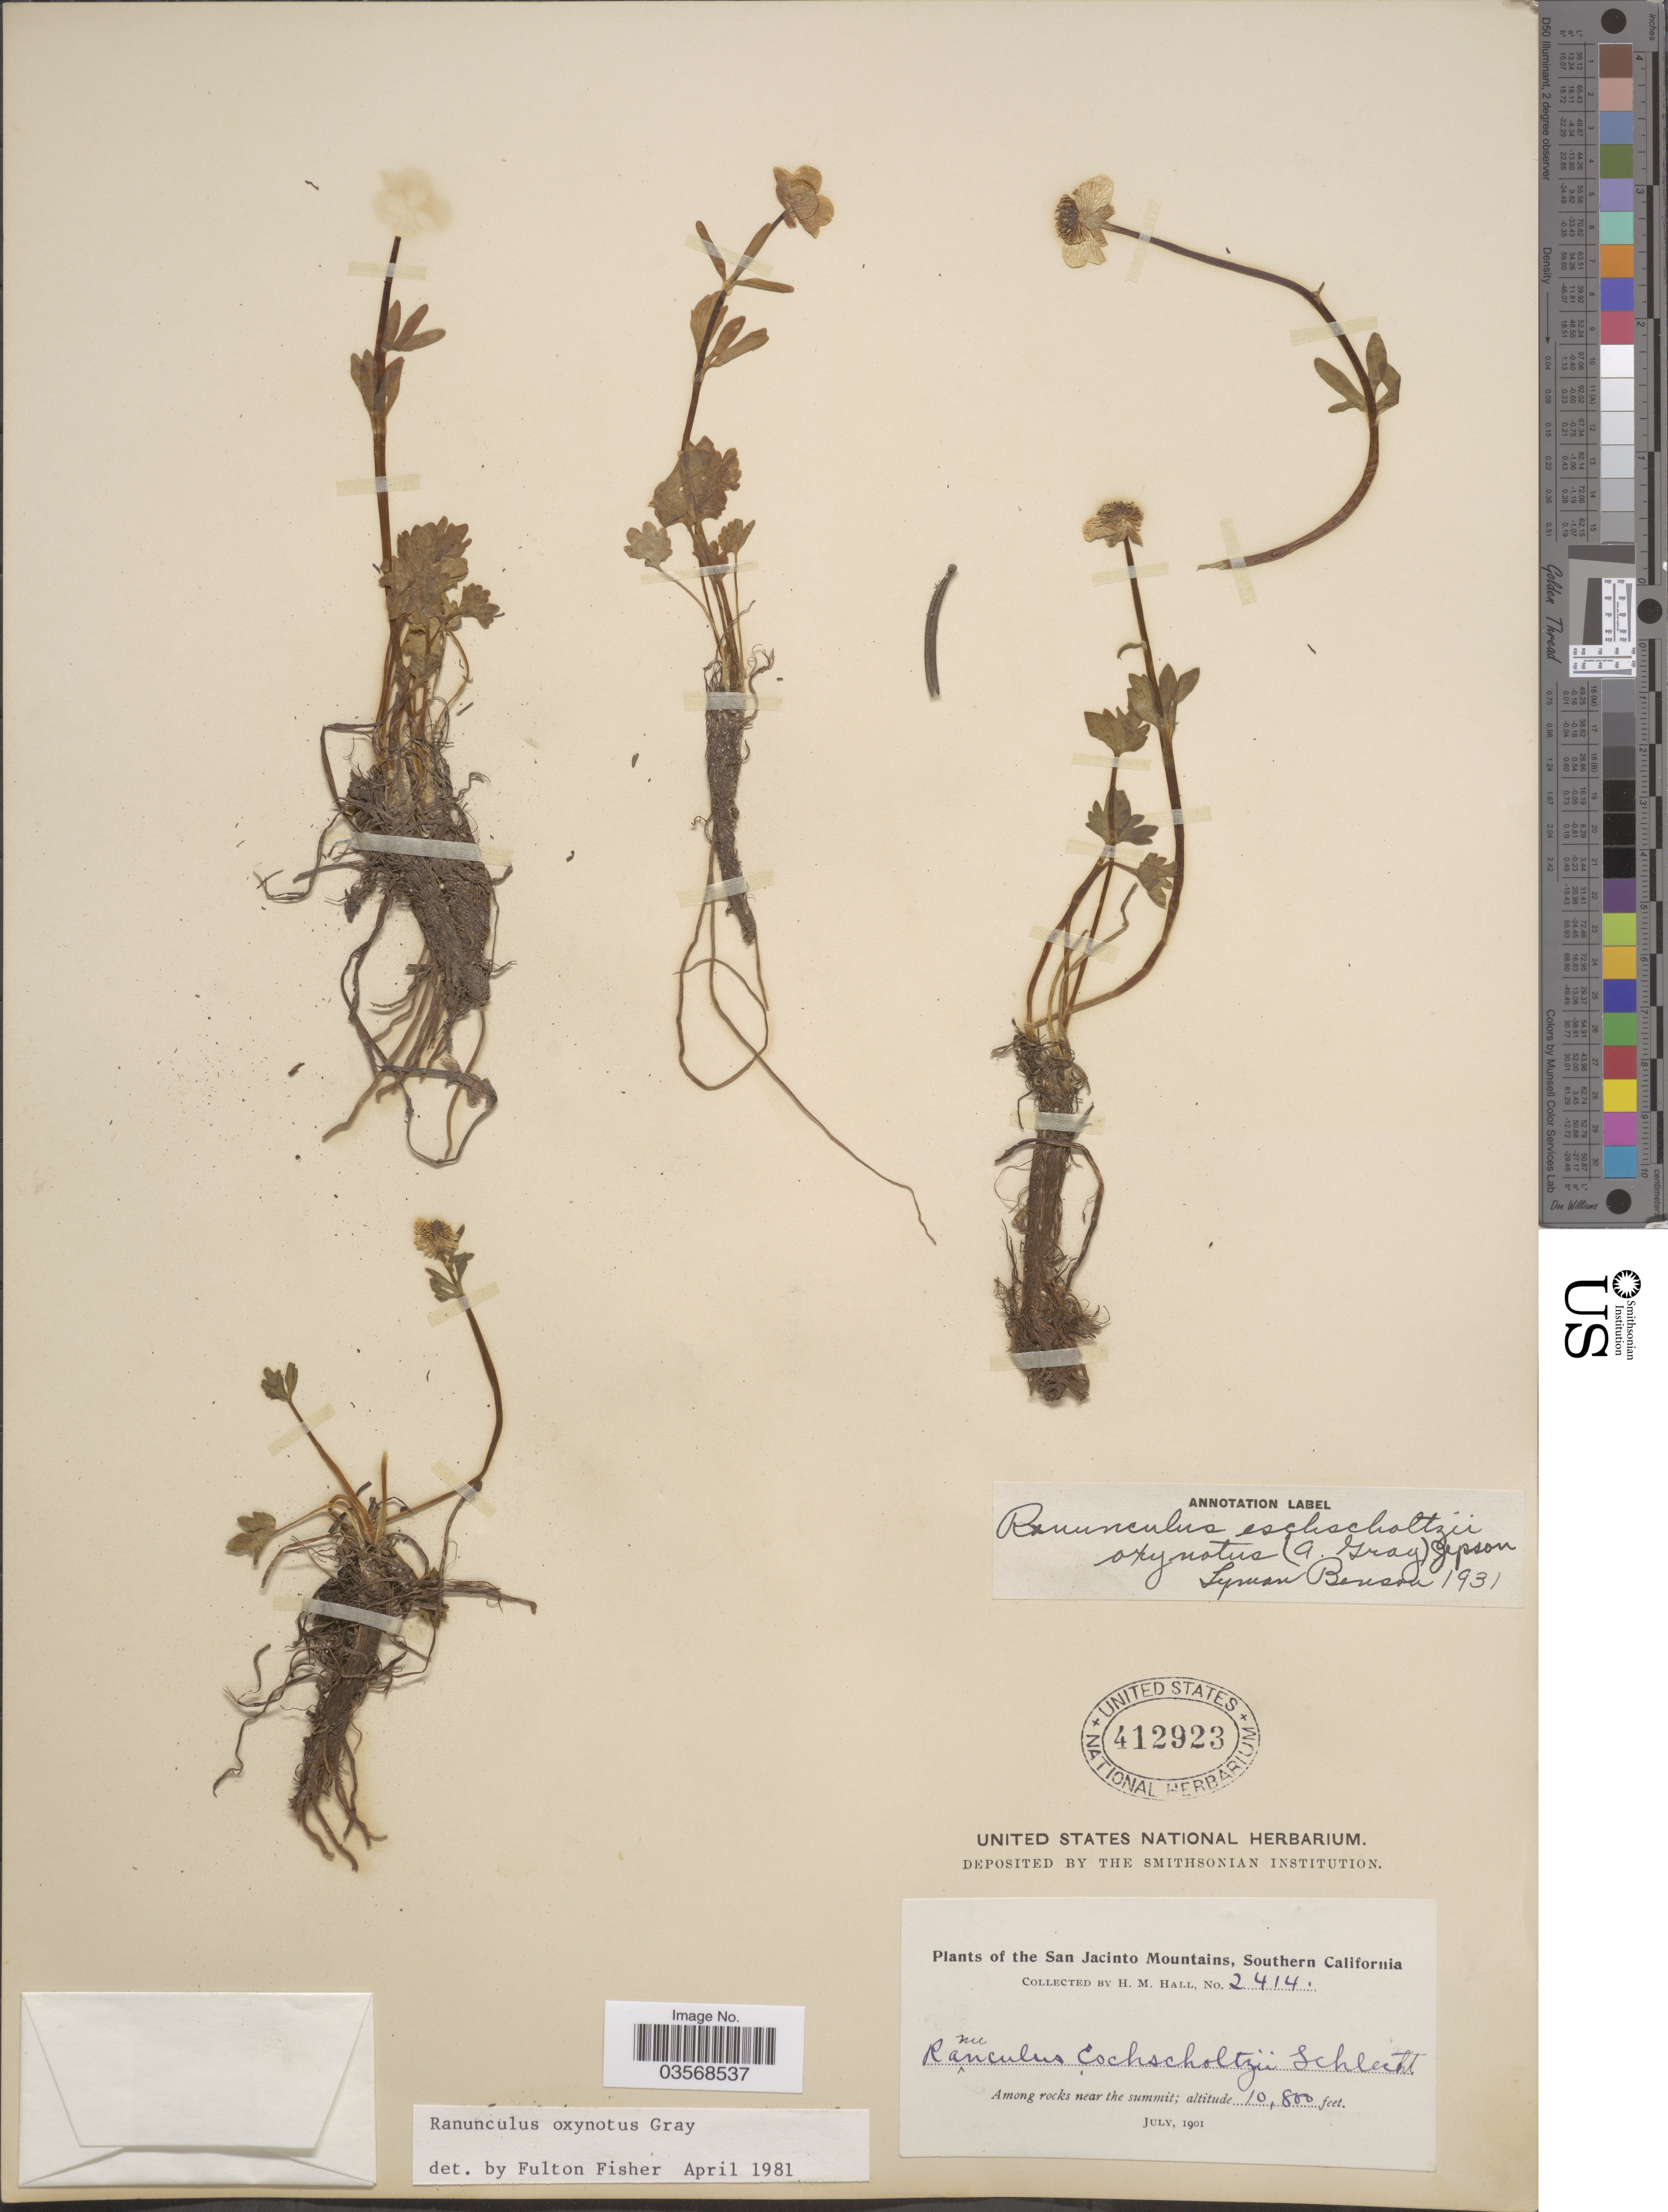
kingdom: Plantae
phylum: Tracheophyta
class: Magnoliopsida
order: Ranunculales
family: Ranunculaceae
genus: Ranunculus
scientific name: Ranunculus oxynotus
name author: A. Gray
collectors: H. M. Hall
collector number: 2414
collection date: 1901-07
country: United States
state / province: California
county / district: Riverside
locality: San Jacinto Mountains, Southern California.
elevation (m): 3292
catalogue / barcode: US 412923